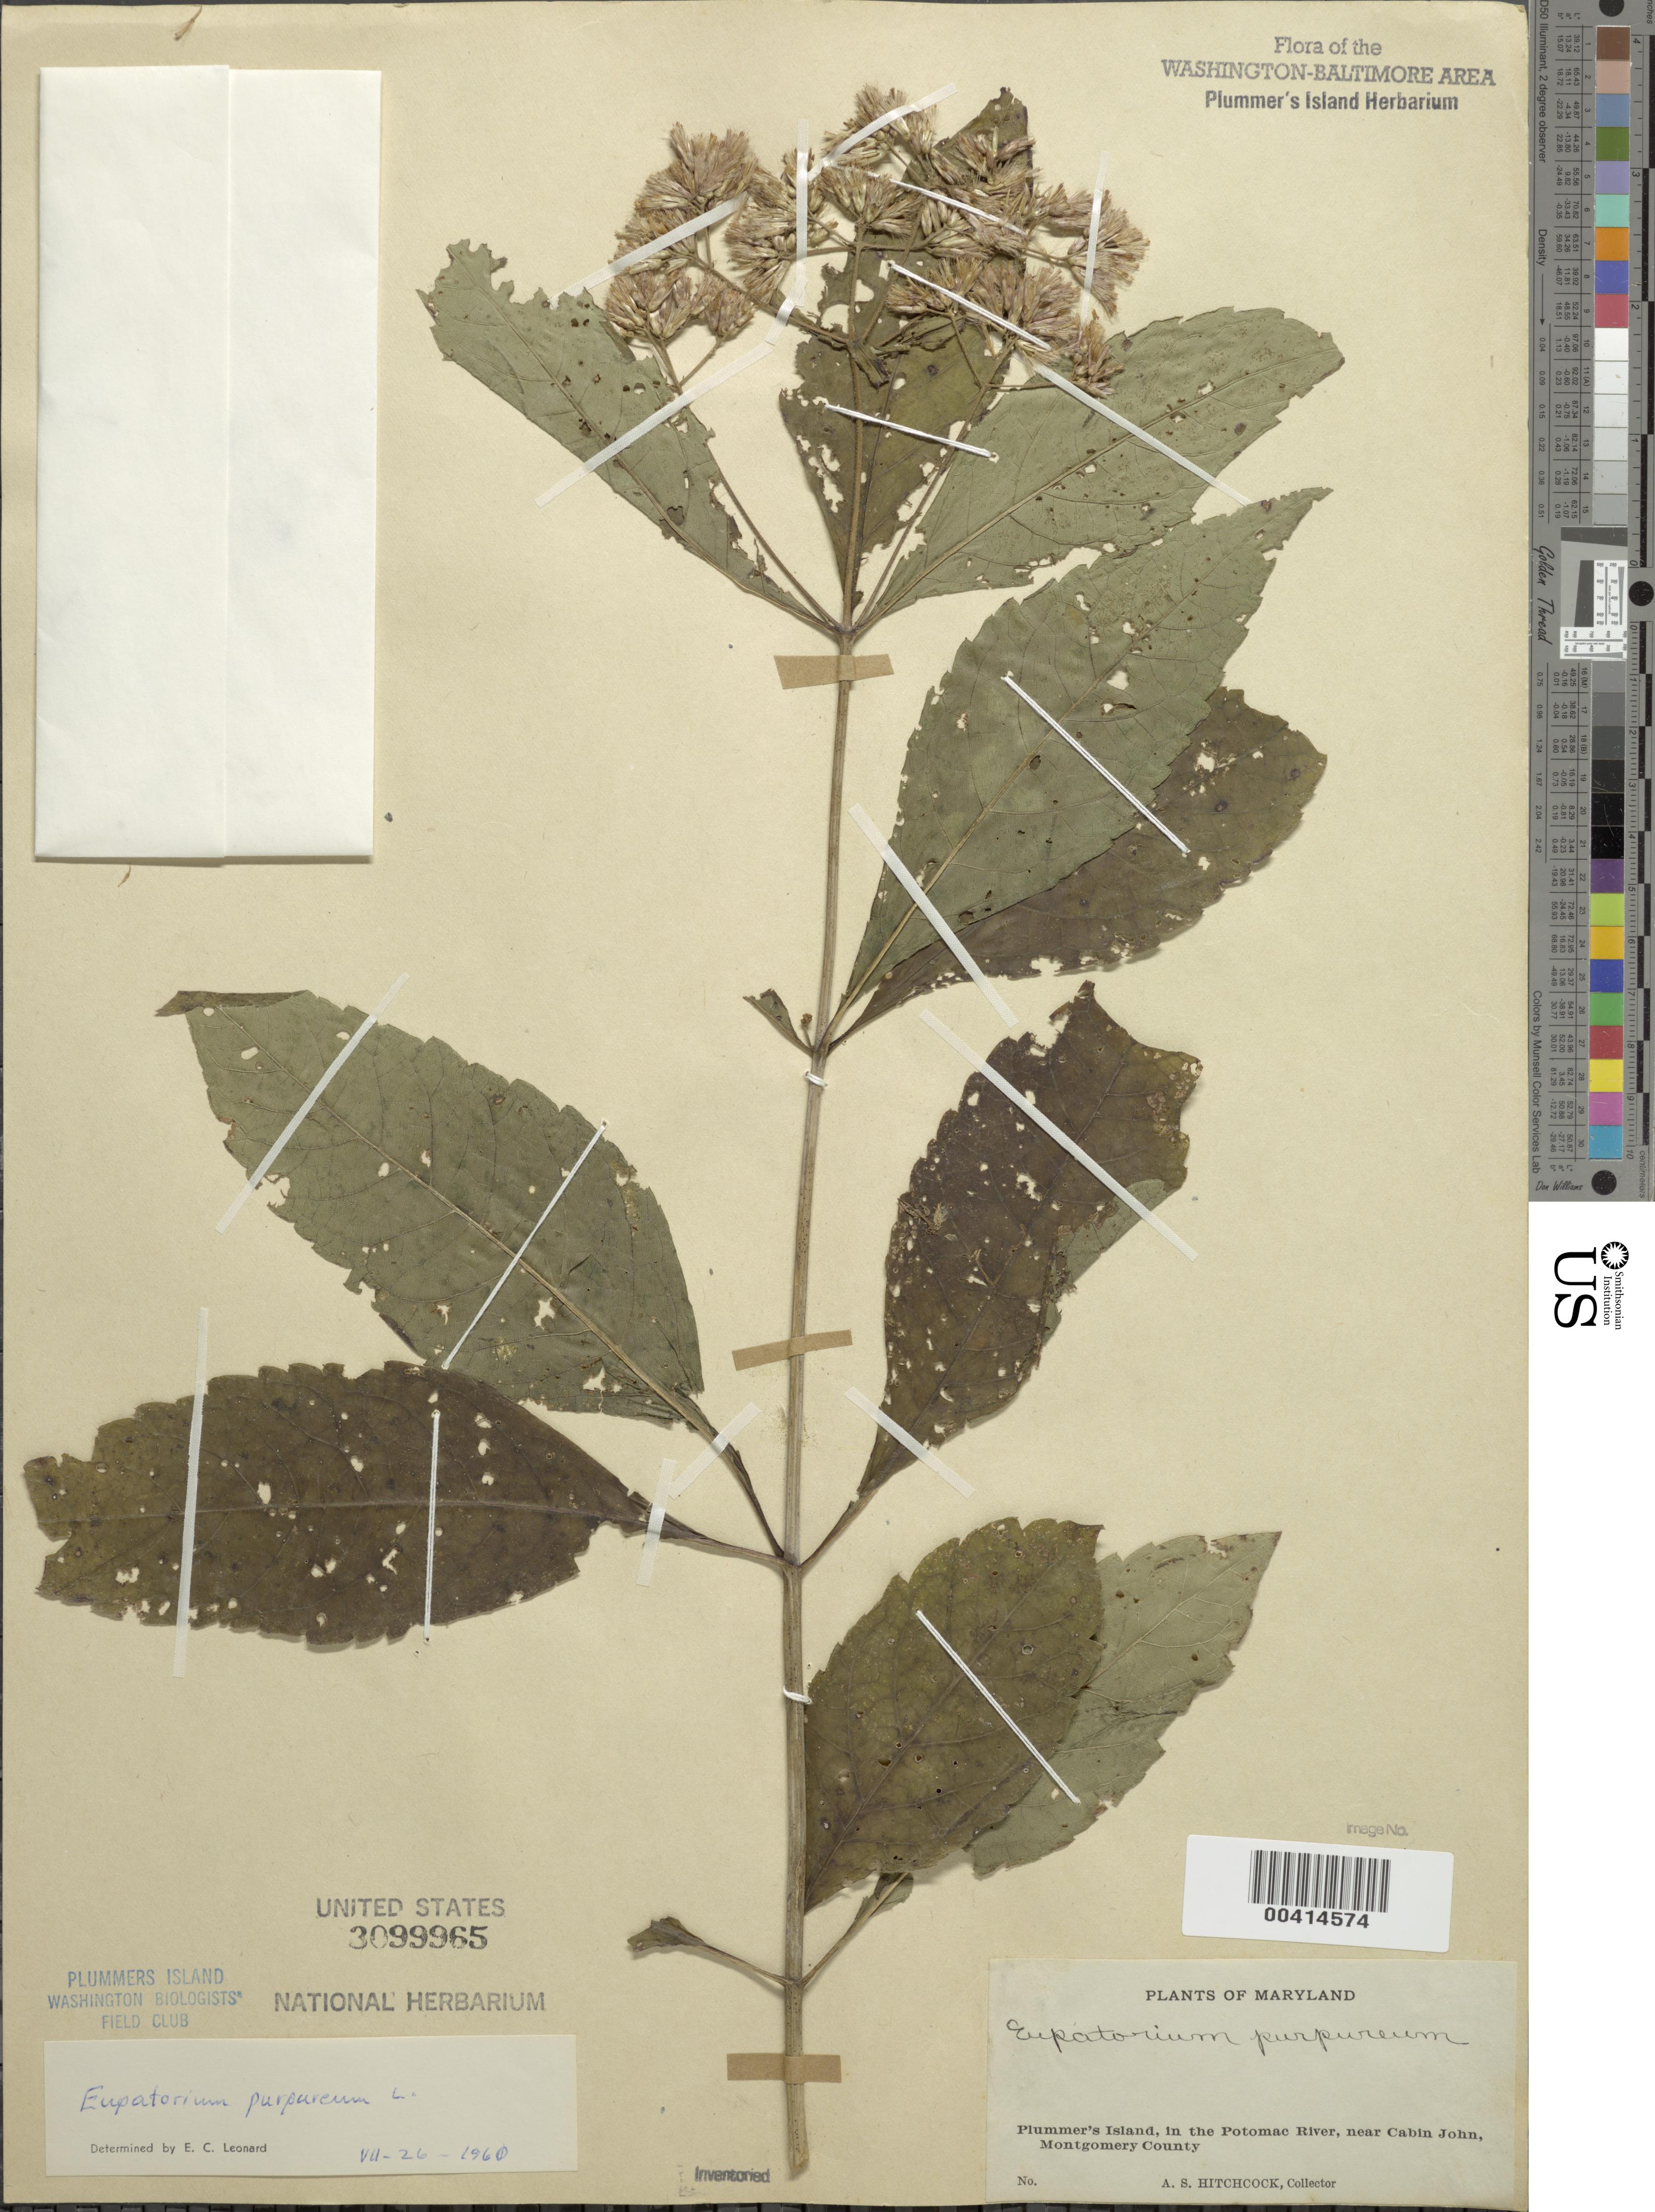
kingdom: Plantae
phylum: Tracheophyta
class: Magnoliopsida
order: Asterales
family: Asteraceae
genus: Eupatorium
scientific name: Eupatorium purpureum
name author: (L.) E.E. Lamont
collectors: A. S. Hitchcock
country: United States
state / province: Maryland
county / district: Montgomery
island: Plummers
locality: Plummer's Island C. & O. Canal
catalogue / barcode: US 3099965